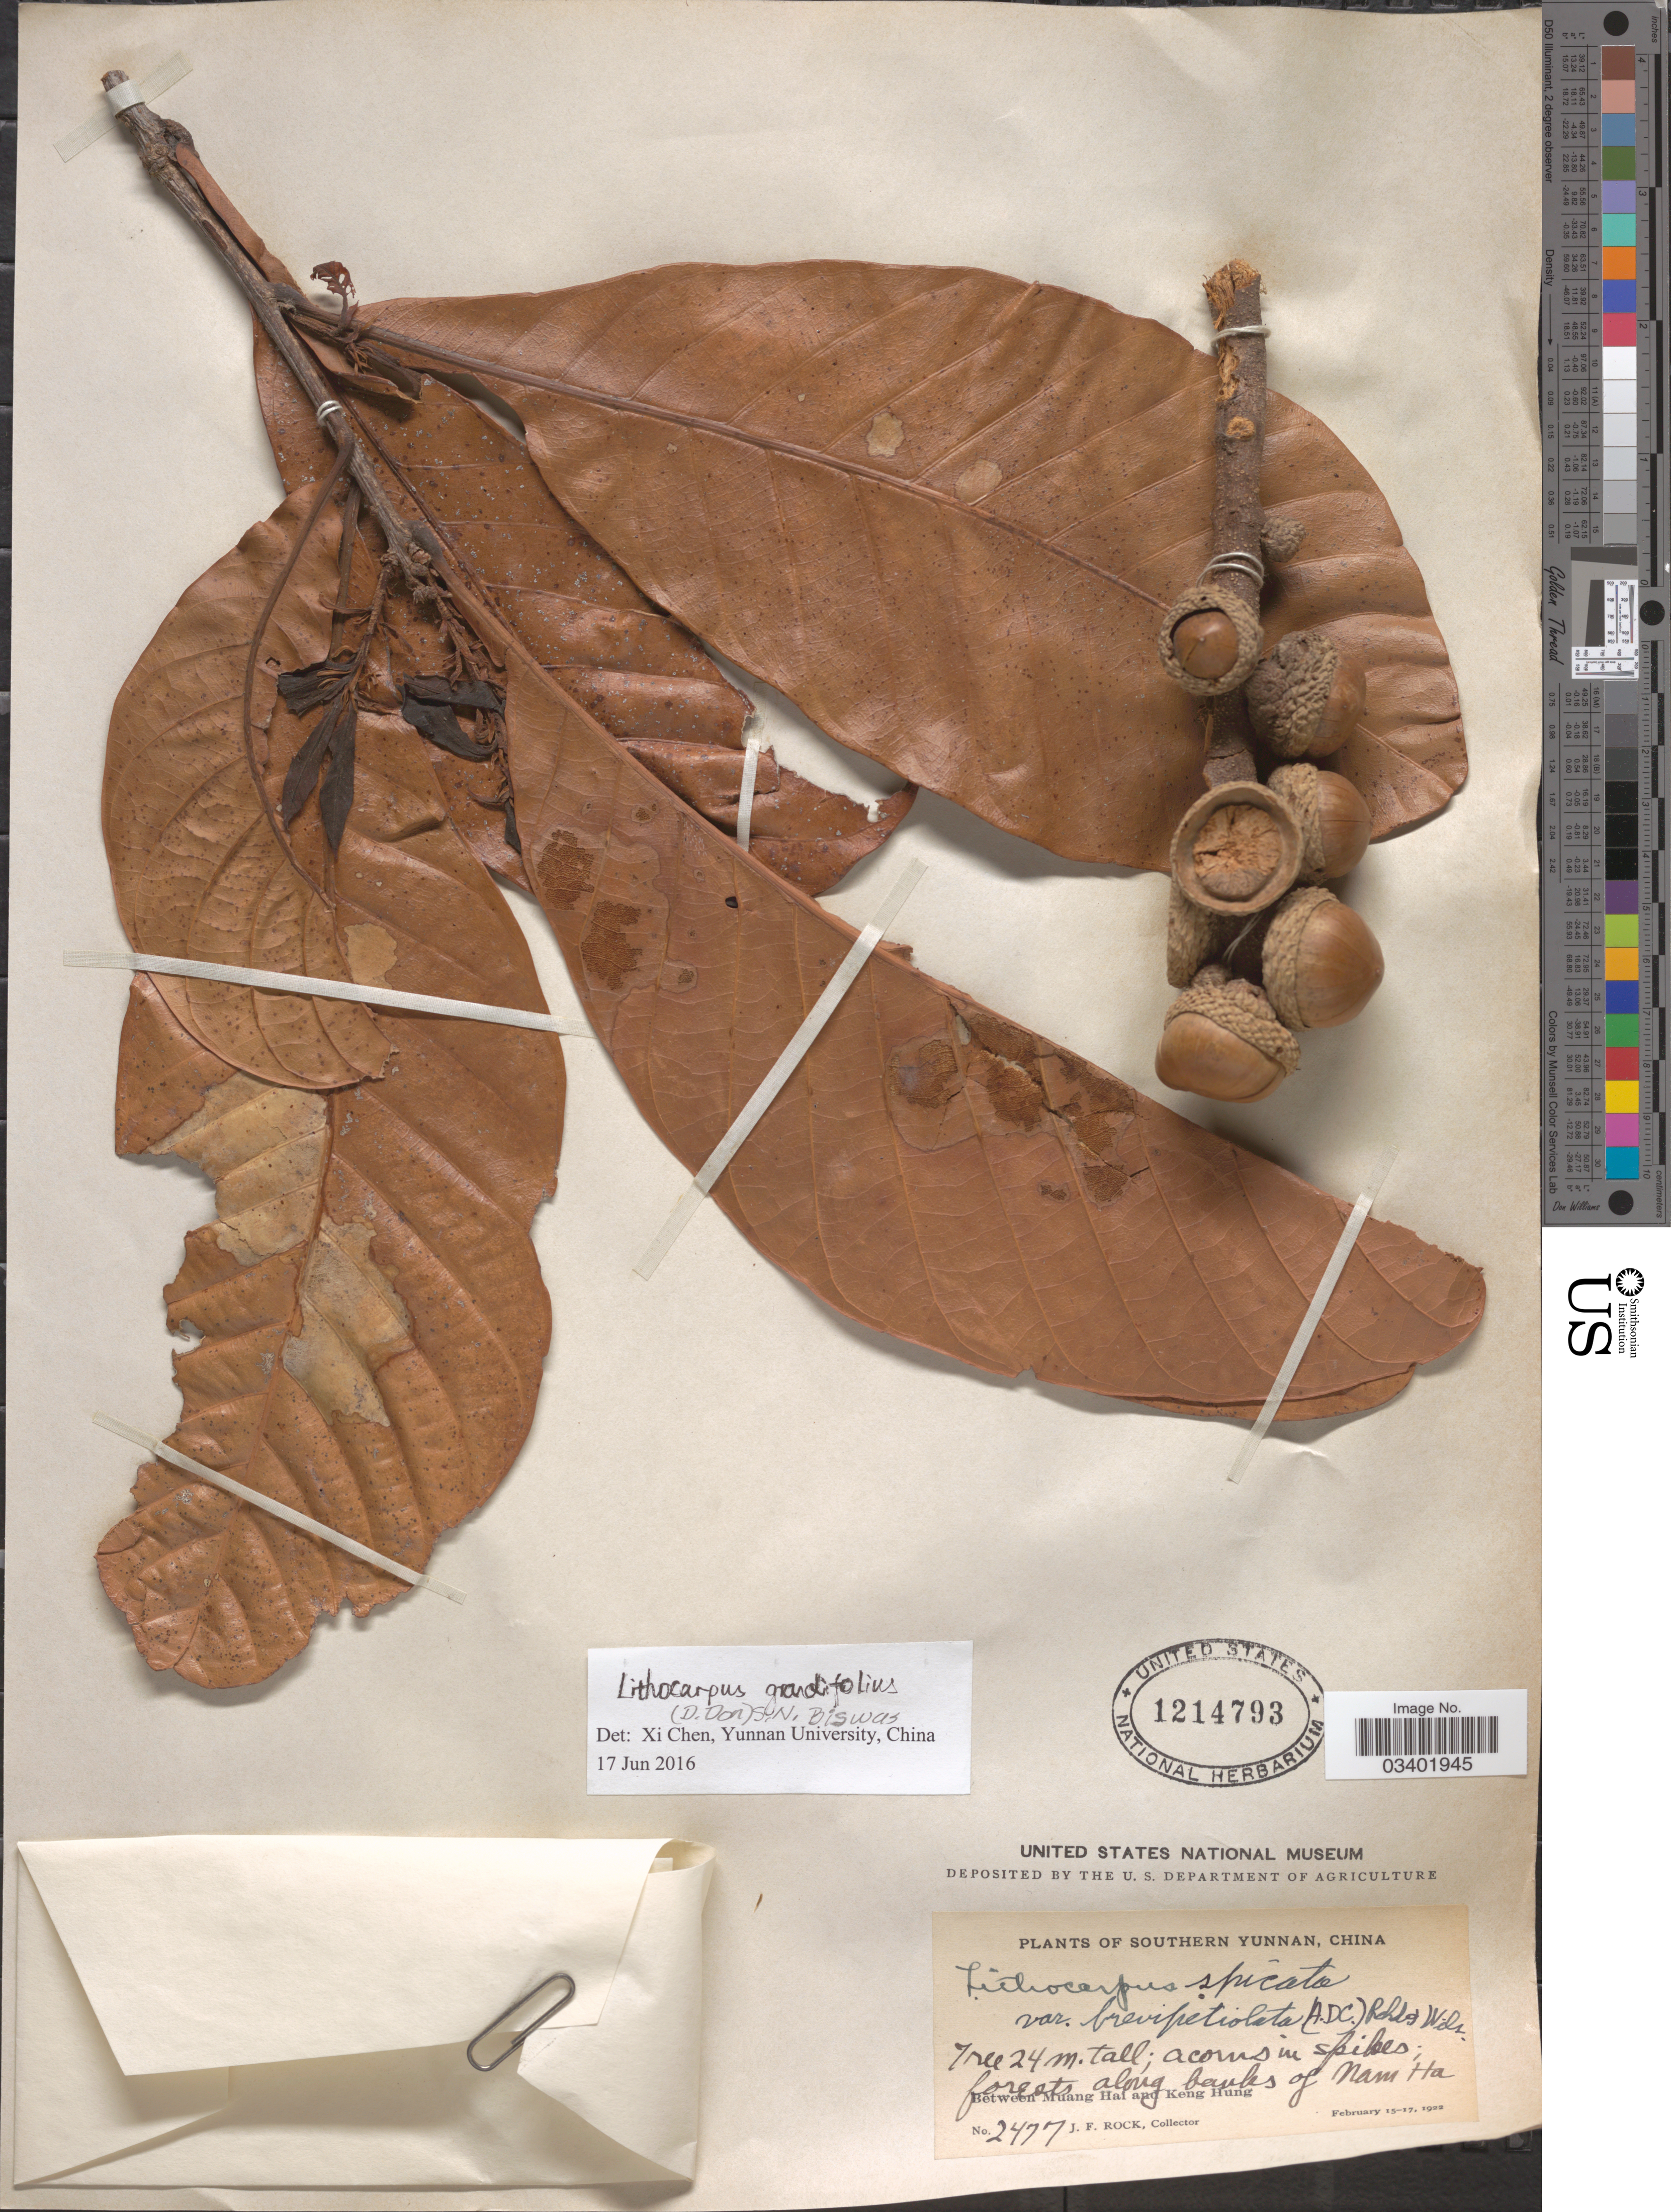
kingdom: Plantae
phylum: Tracheophyta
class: Magnoliopsida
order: Fagales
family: Fagaceae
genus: Lithocarpus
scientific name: Lithocarpus grandifolius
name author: (D. Don) S. N. Biswas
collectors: J. Rock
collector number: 2477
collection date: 1922-02-15/1922-02-17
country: China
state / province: Yunnan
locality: Southern Yunnan. Forests along banks of Nam H. Between Muang Hai and Keng Hung.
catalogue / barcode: US 1214793